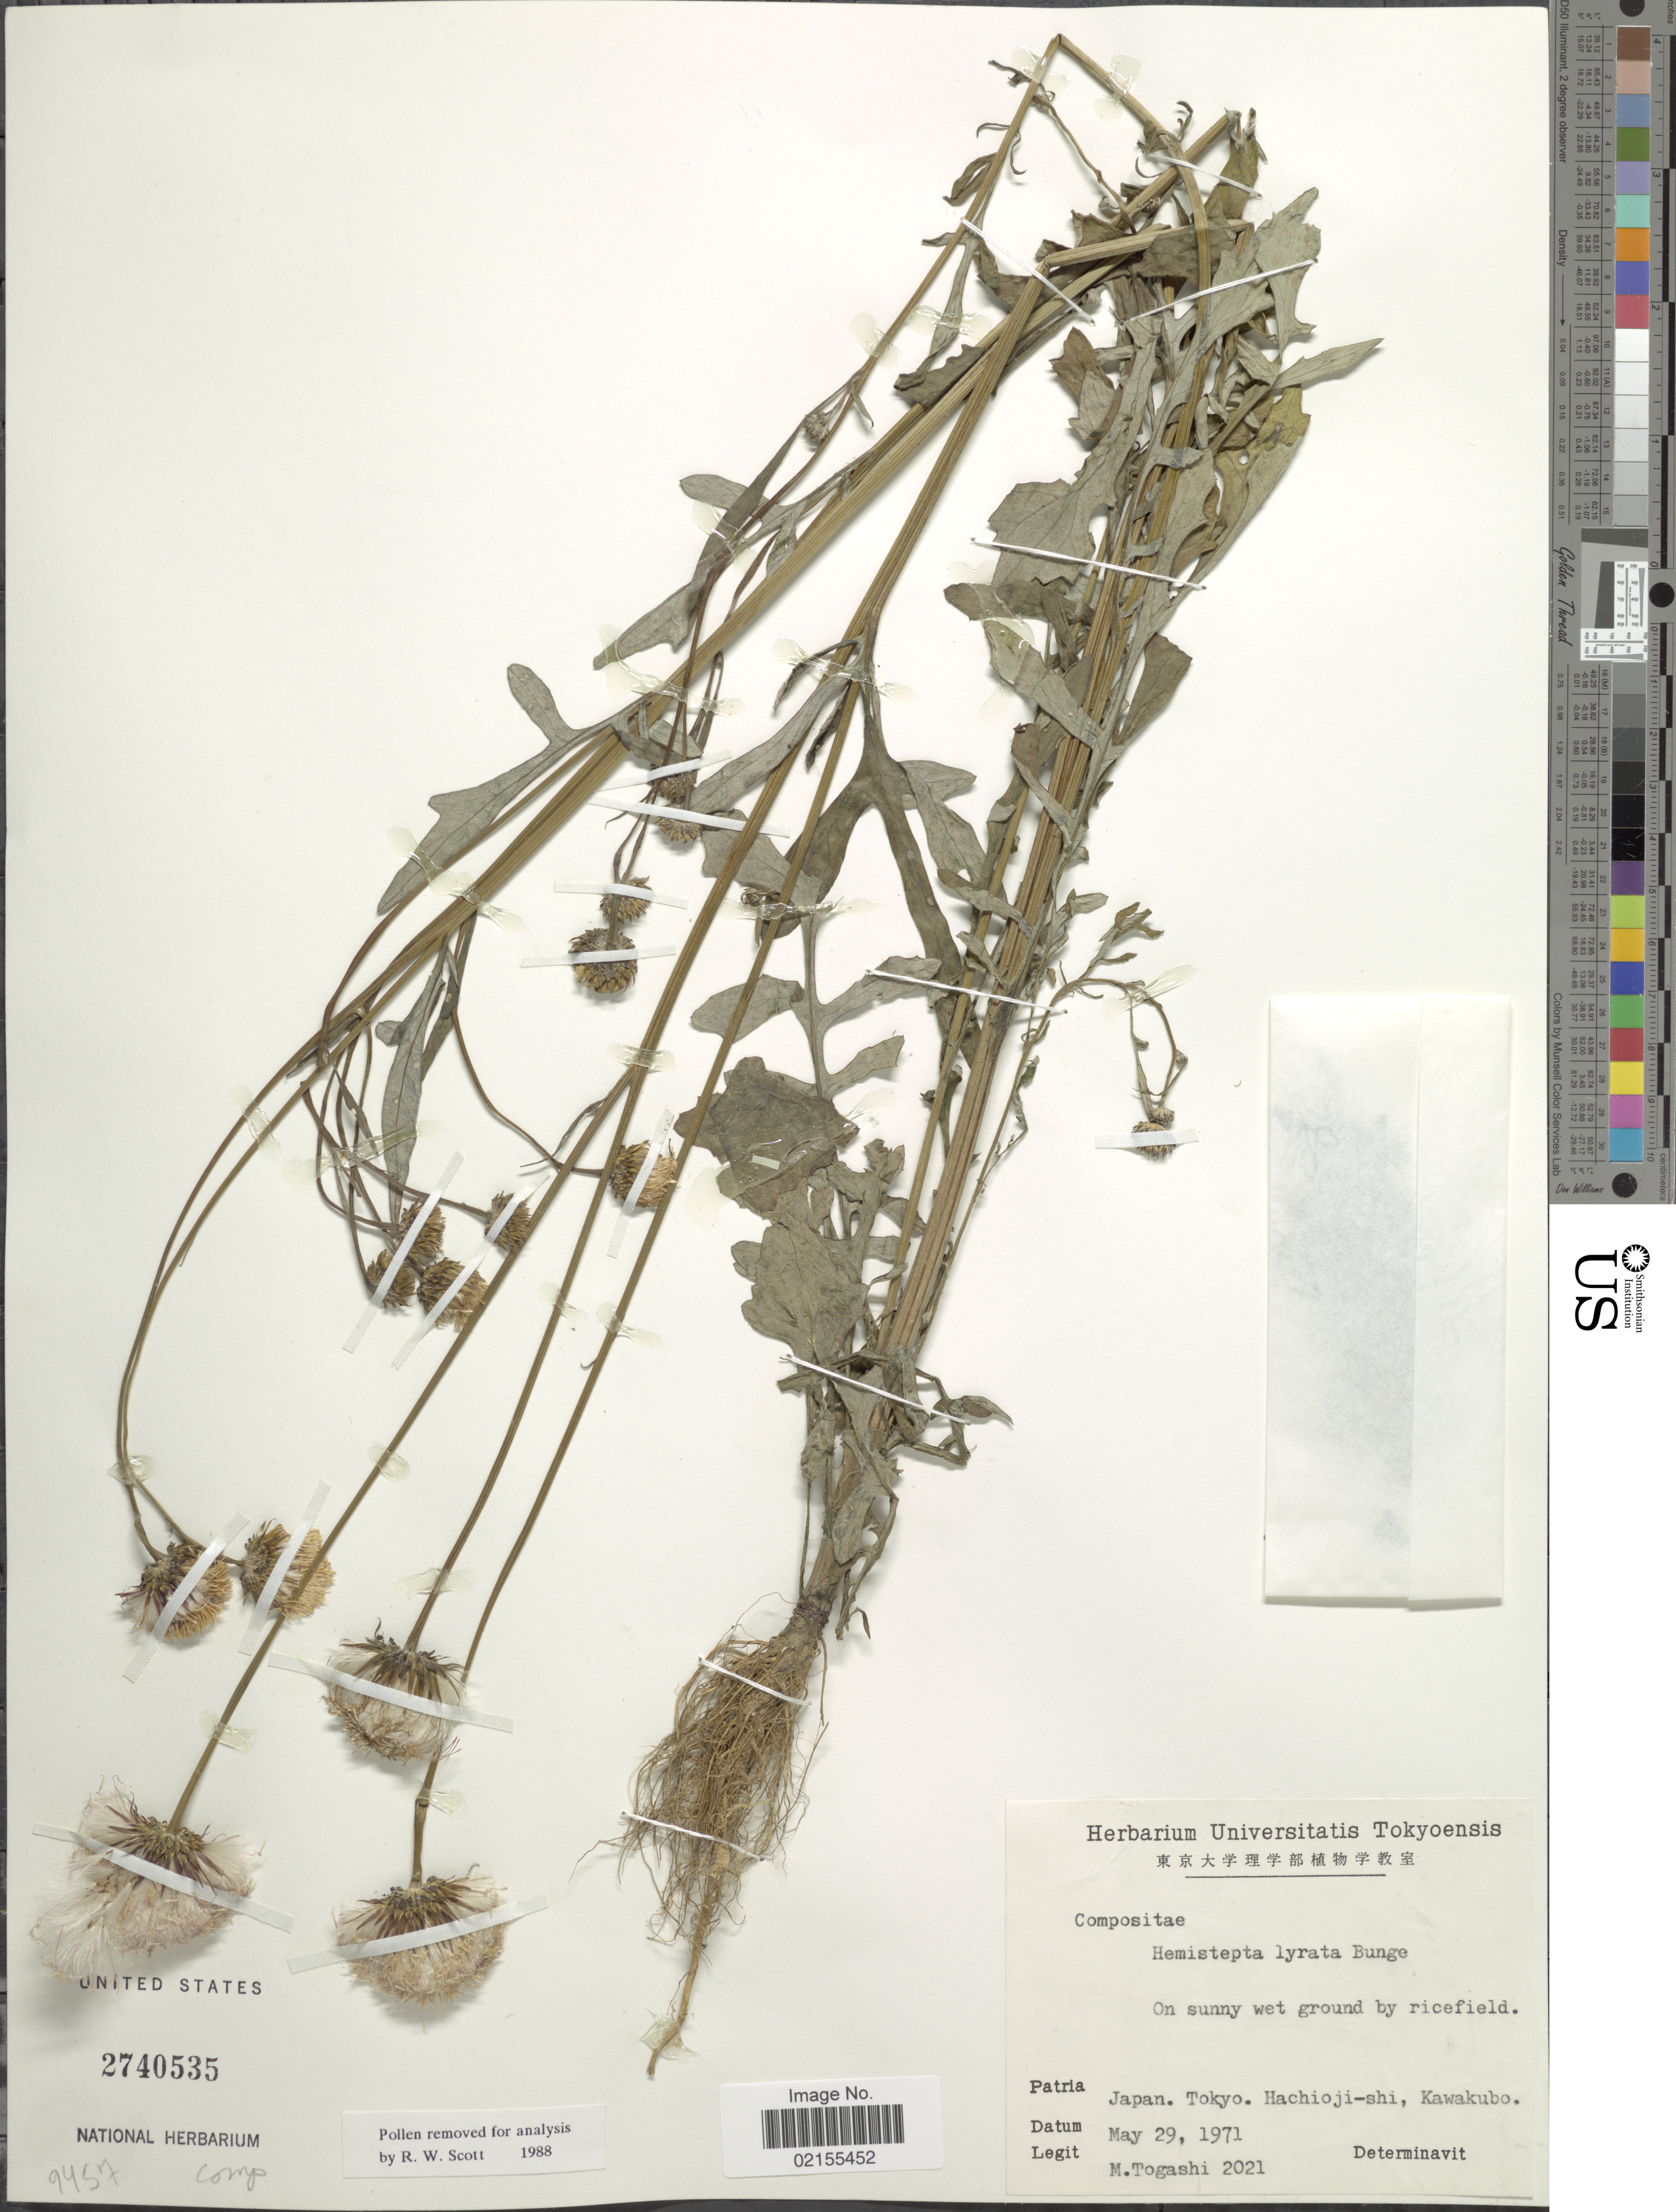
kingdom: Plantae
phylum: Tracheophyta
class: Magnoliopsida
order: Asterales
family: Asteraceae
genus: Hemistepta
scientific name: Hemistepta lyrata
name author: Bunge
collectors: M. Togashi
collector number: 2021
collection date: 1971-05-29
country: Japan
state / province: Tokyo, Federal City of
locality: Hachioji-shi, Kawakubo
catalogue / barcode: US 2740535